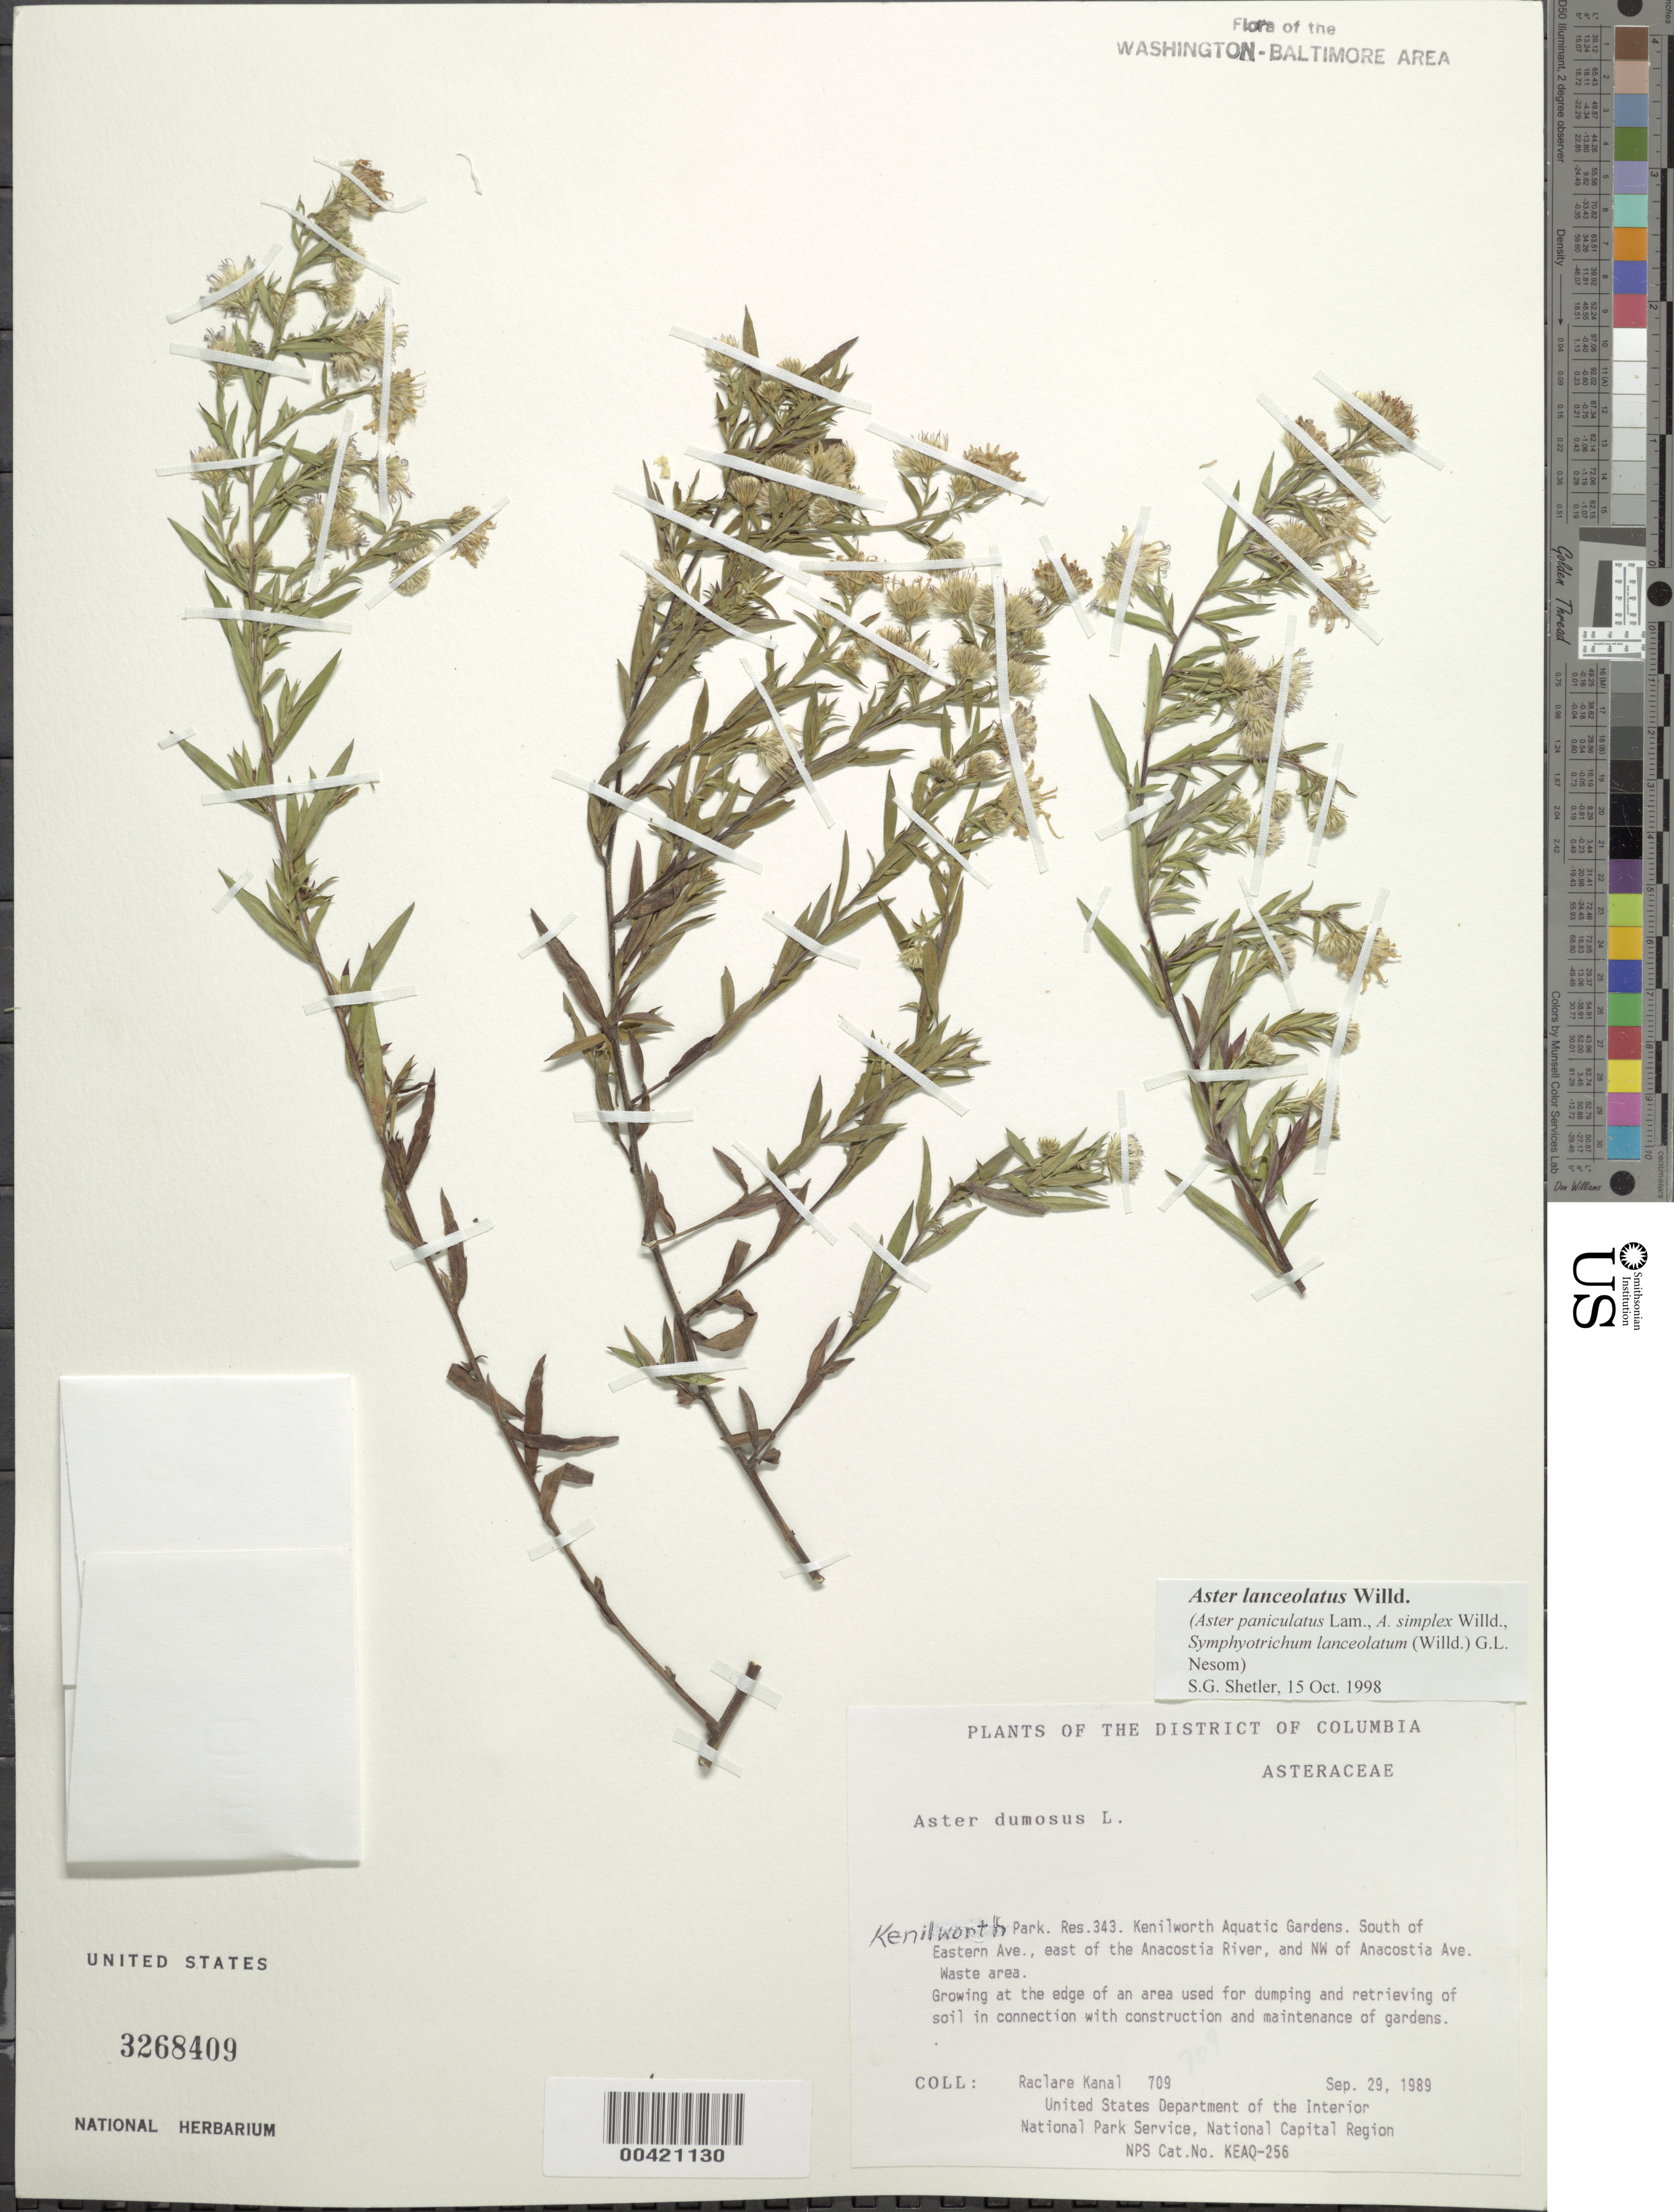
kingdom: Plantae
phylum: Tracheophyta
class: Magnoliopsida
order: Asterales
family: Asteraceae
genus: Symphyotrichum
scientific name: Symphyotrichum lanceolatum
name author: (Willd.) G.L. Nesom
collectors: R. Kanal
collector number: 709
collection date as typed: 29 Sep 1989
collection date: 1989-09-29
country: United States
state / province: District of Columbia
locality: Kenilworth Park, S of Eastern Ave, E of Anacostia River, NW of Anacostia Ave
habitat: Waste area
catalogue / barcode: US 3268409